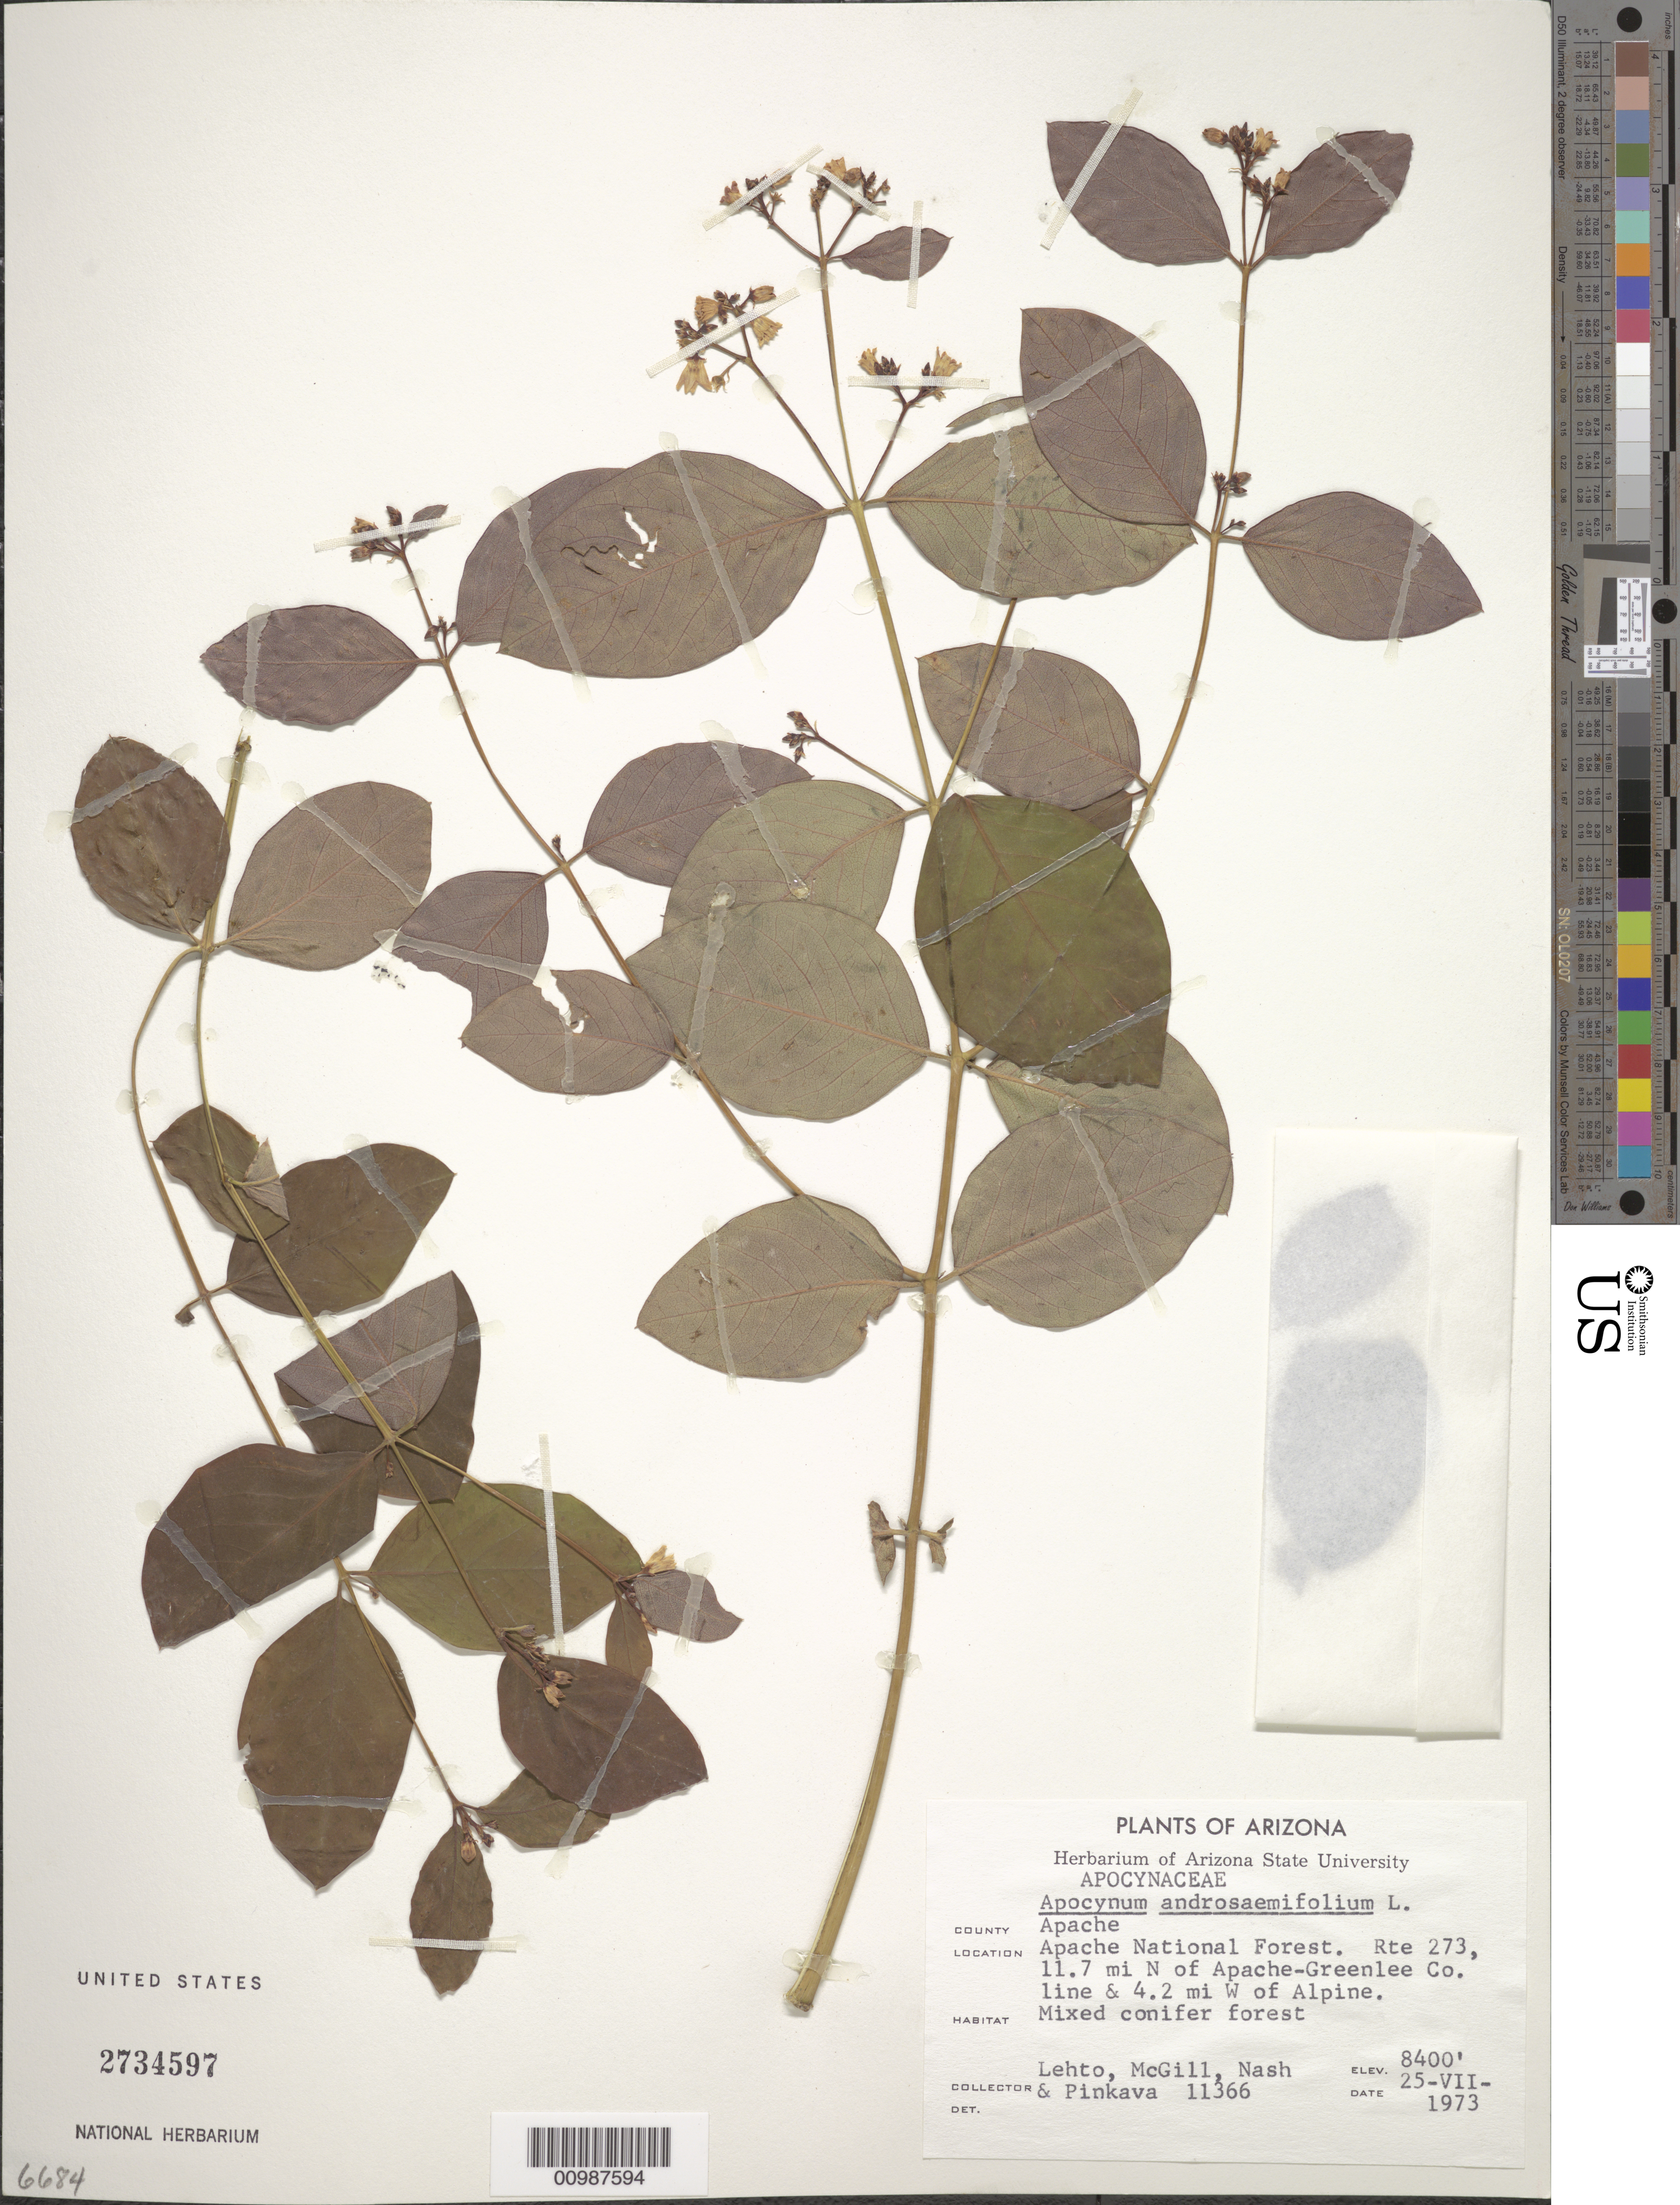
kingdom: Plantae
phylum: Tracheophyta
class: Magnoliopsida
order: Gentianales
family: Apocynaceae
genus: Apocynum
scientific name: Apocynum androsaemifolium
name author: L.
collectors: E. Lehto, L. McGill, G. V. Nash & D. Pinkava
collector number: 11366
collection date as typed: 25 Jul 1973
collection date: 1973-07-25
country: United States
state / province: Arizona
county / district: Greenlee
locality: Apache National Forest. Rte. 273, 11.7 miles N of Apache-Greelee County lone and 4.2 miles W of Alpine. Mixed conifer forest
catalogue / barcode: US 2734597